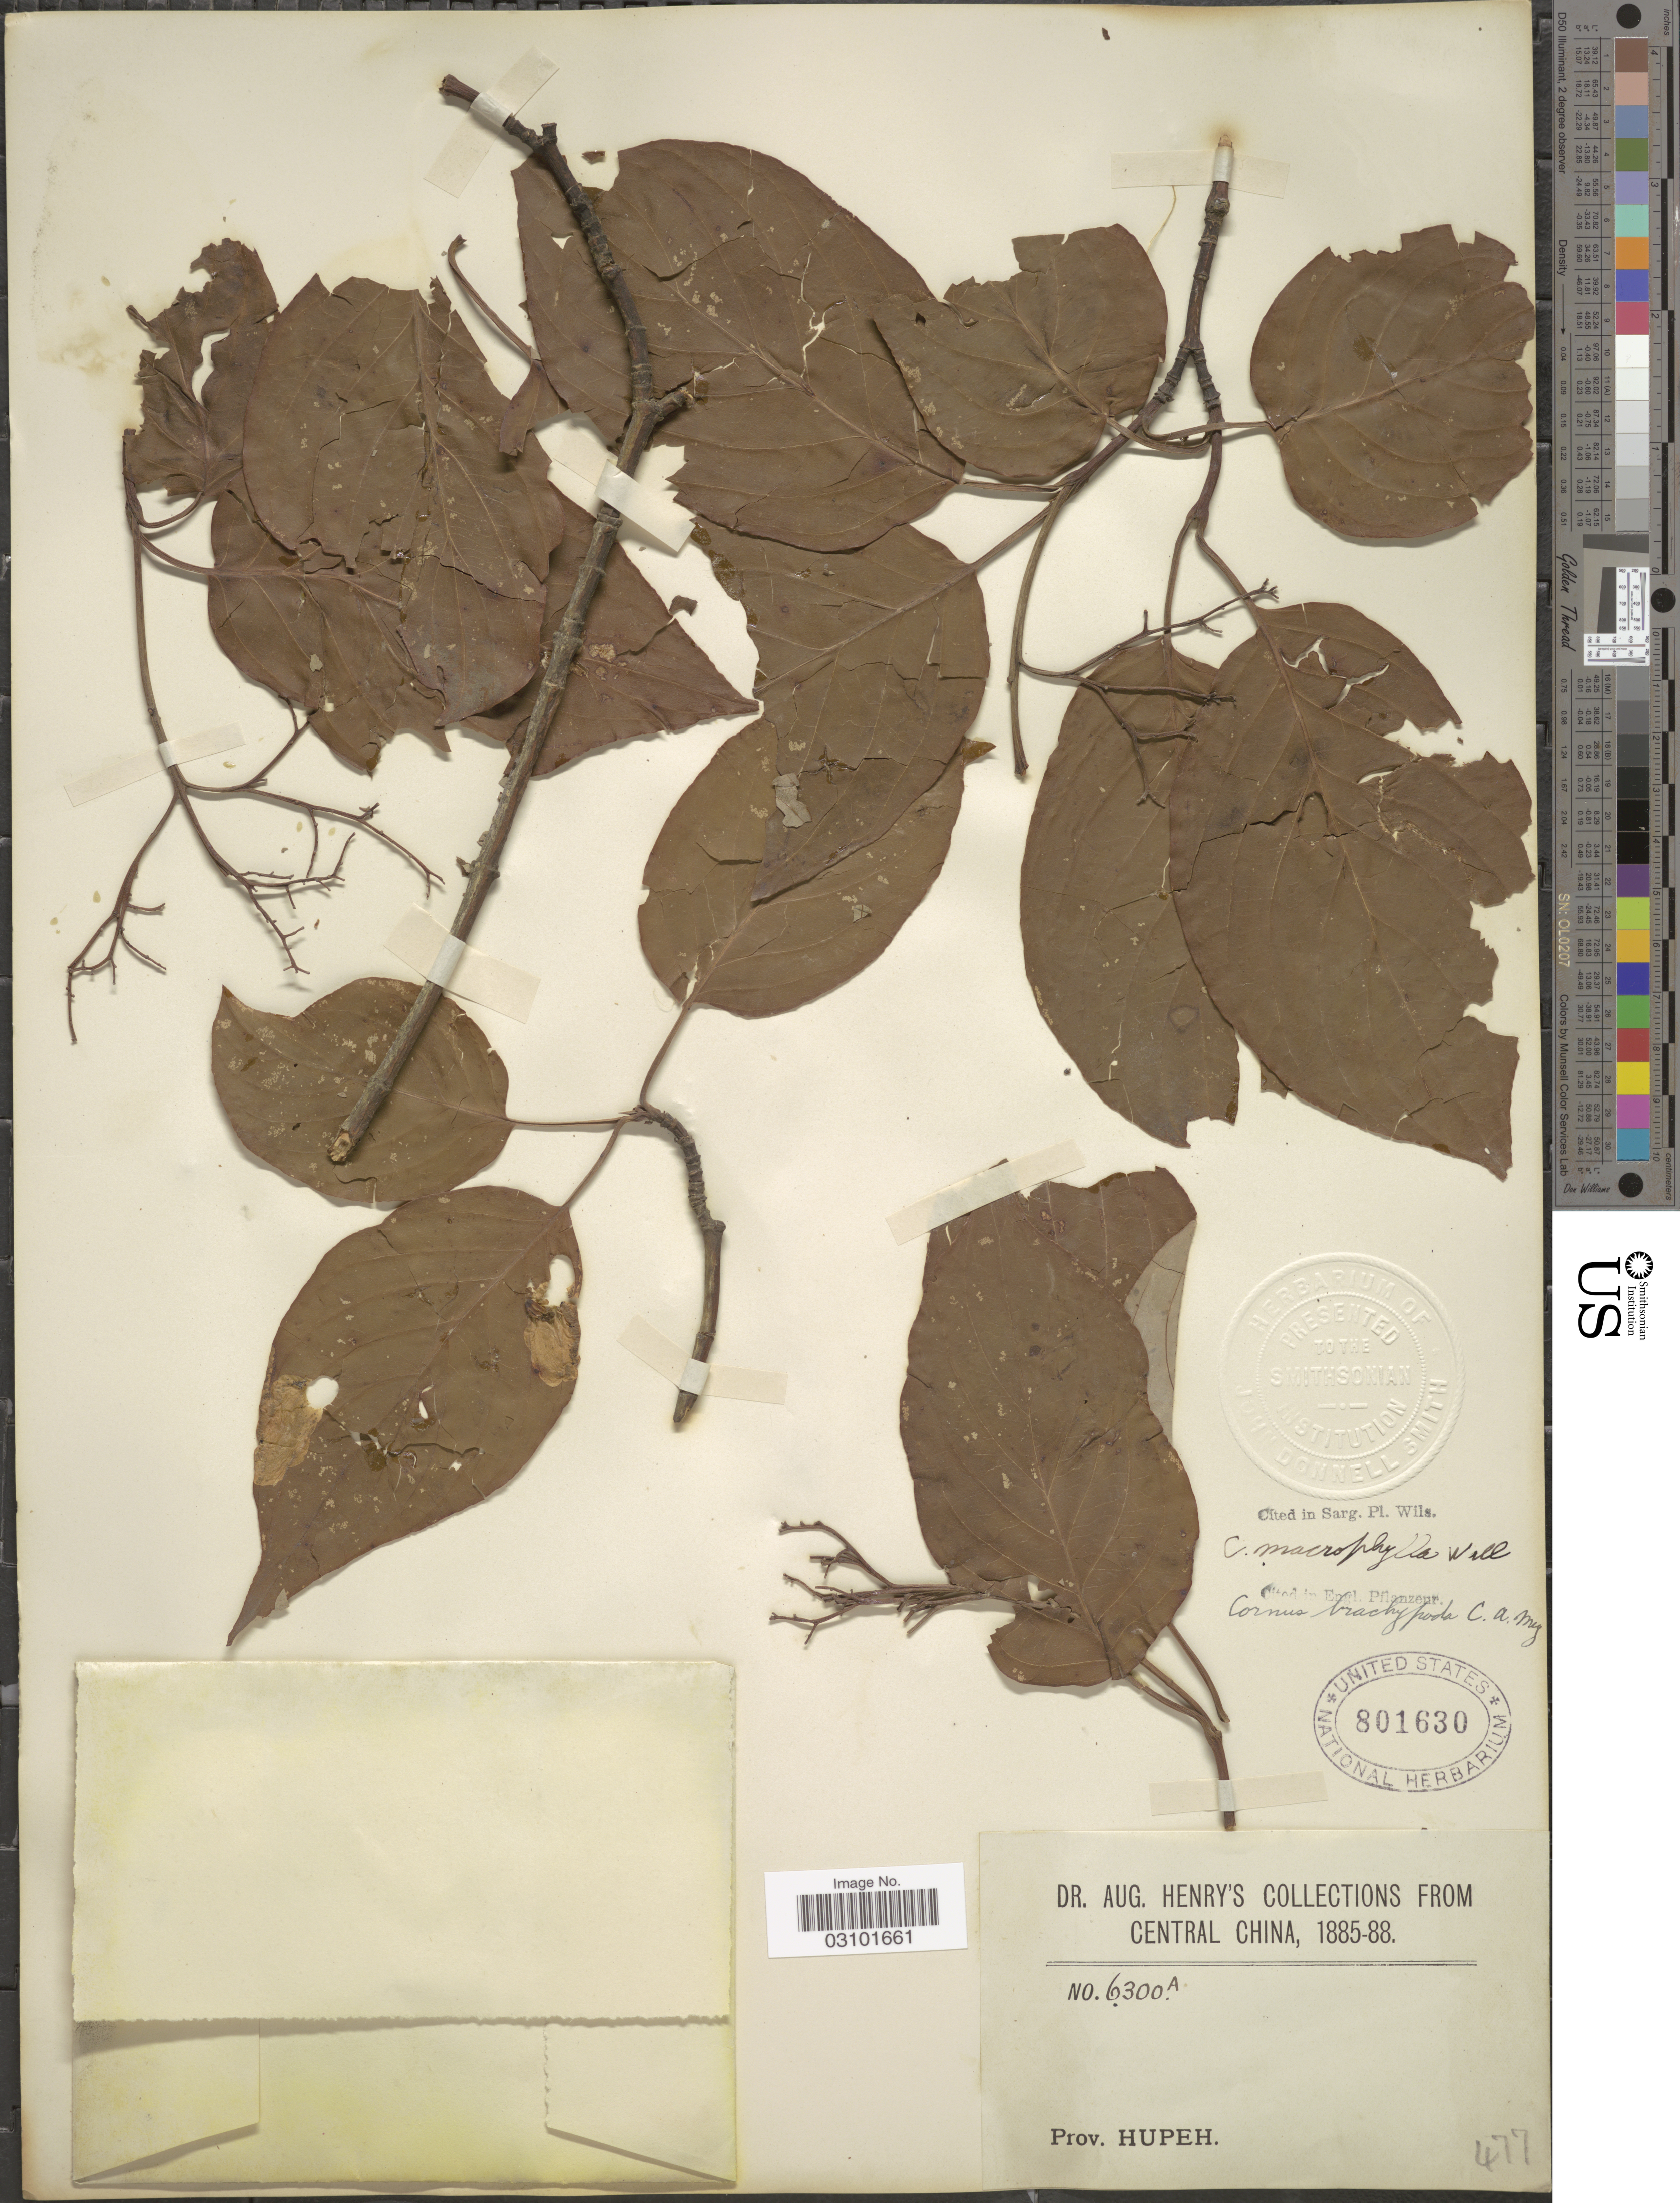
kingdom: Plantae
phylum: Tracheophyta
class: Magnoliopsida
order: Cornales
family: Cornaceae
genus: Cornus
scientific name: Cornus macrophylla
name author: Wall.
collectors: A. Henry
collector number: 6300 A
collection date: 1885/1888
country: China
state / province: Hubei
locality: Central China. Prov. Hupeh.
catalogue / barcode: US 801630